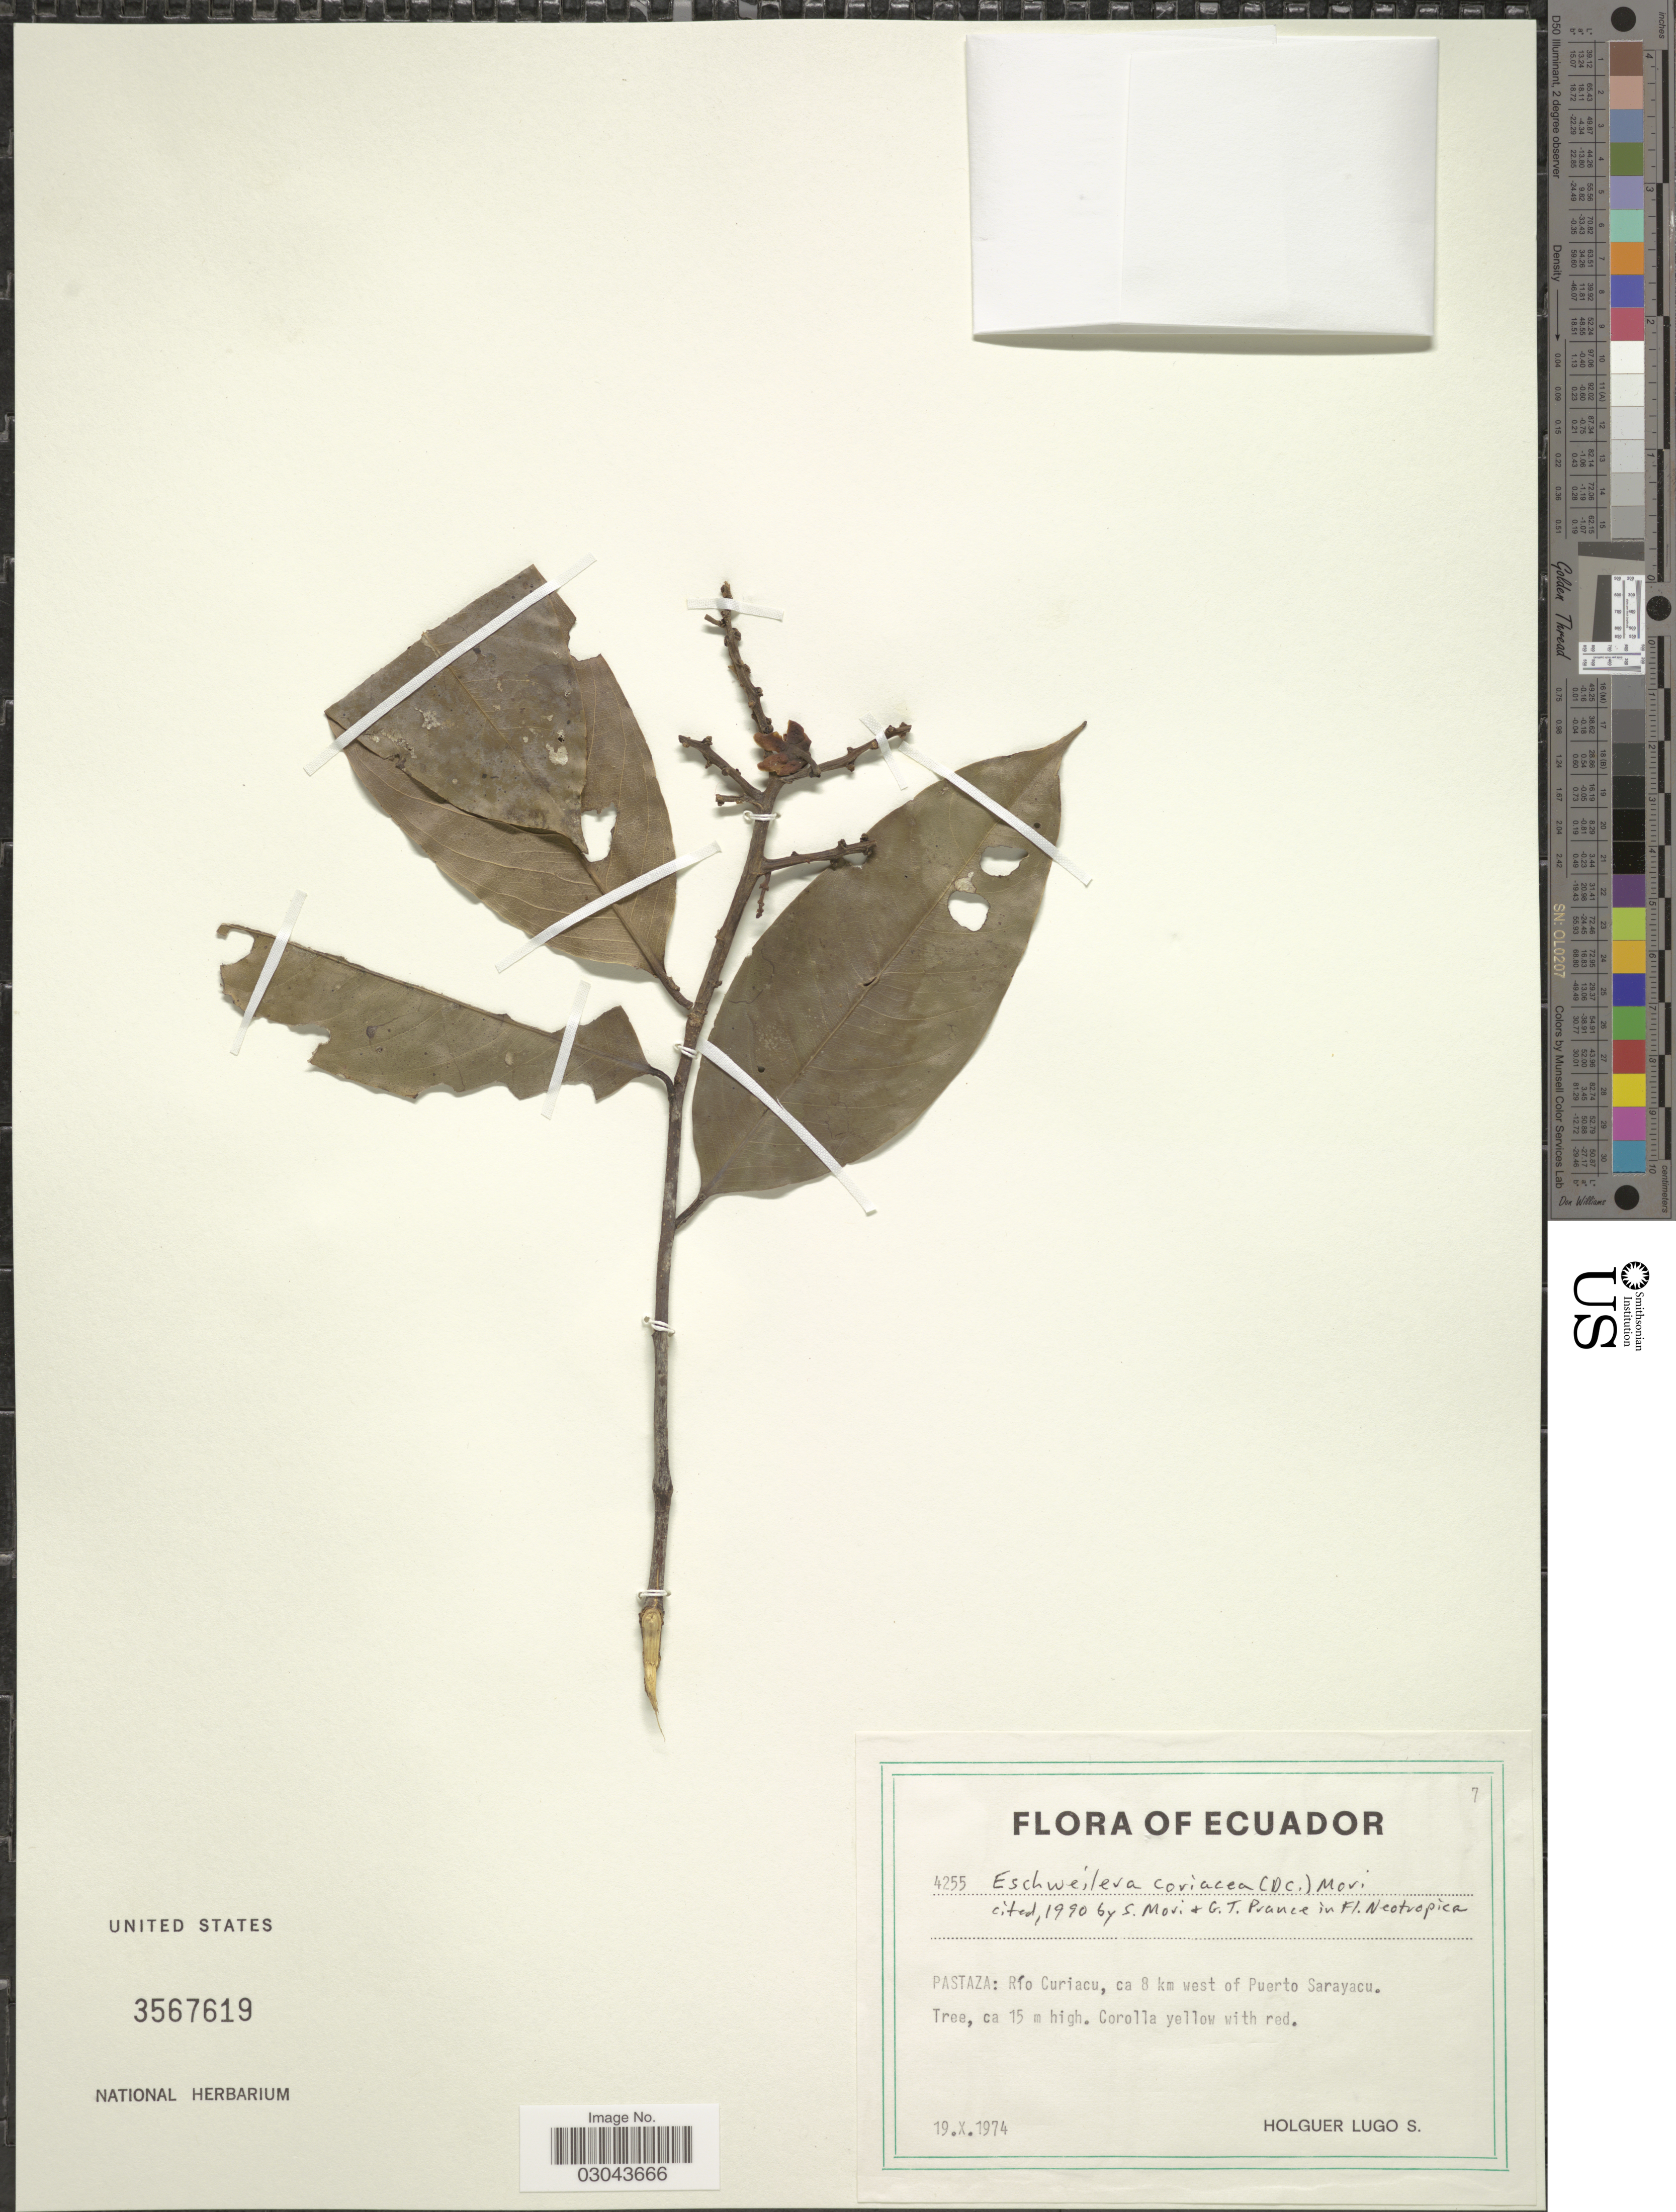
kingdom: Plantae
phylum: Tracheophyta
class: Magnoliopsida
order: Ericales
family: Lecythidaceae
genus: Eschweilera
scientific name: Eschweilera coriacea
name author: (DC.) S.A. Mori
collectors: H. Lugo S.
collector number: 4255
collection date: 1974-10-19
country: Ecuador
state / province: Pastaza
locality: Río Curiacu, ca 8 km west of Puerto Sarayacu.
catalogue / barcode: US 3567619